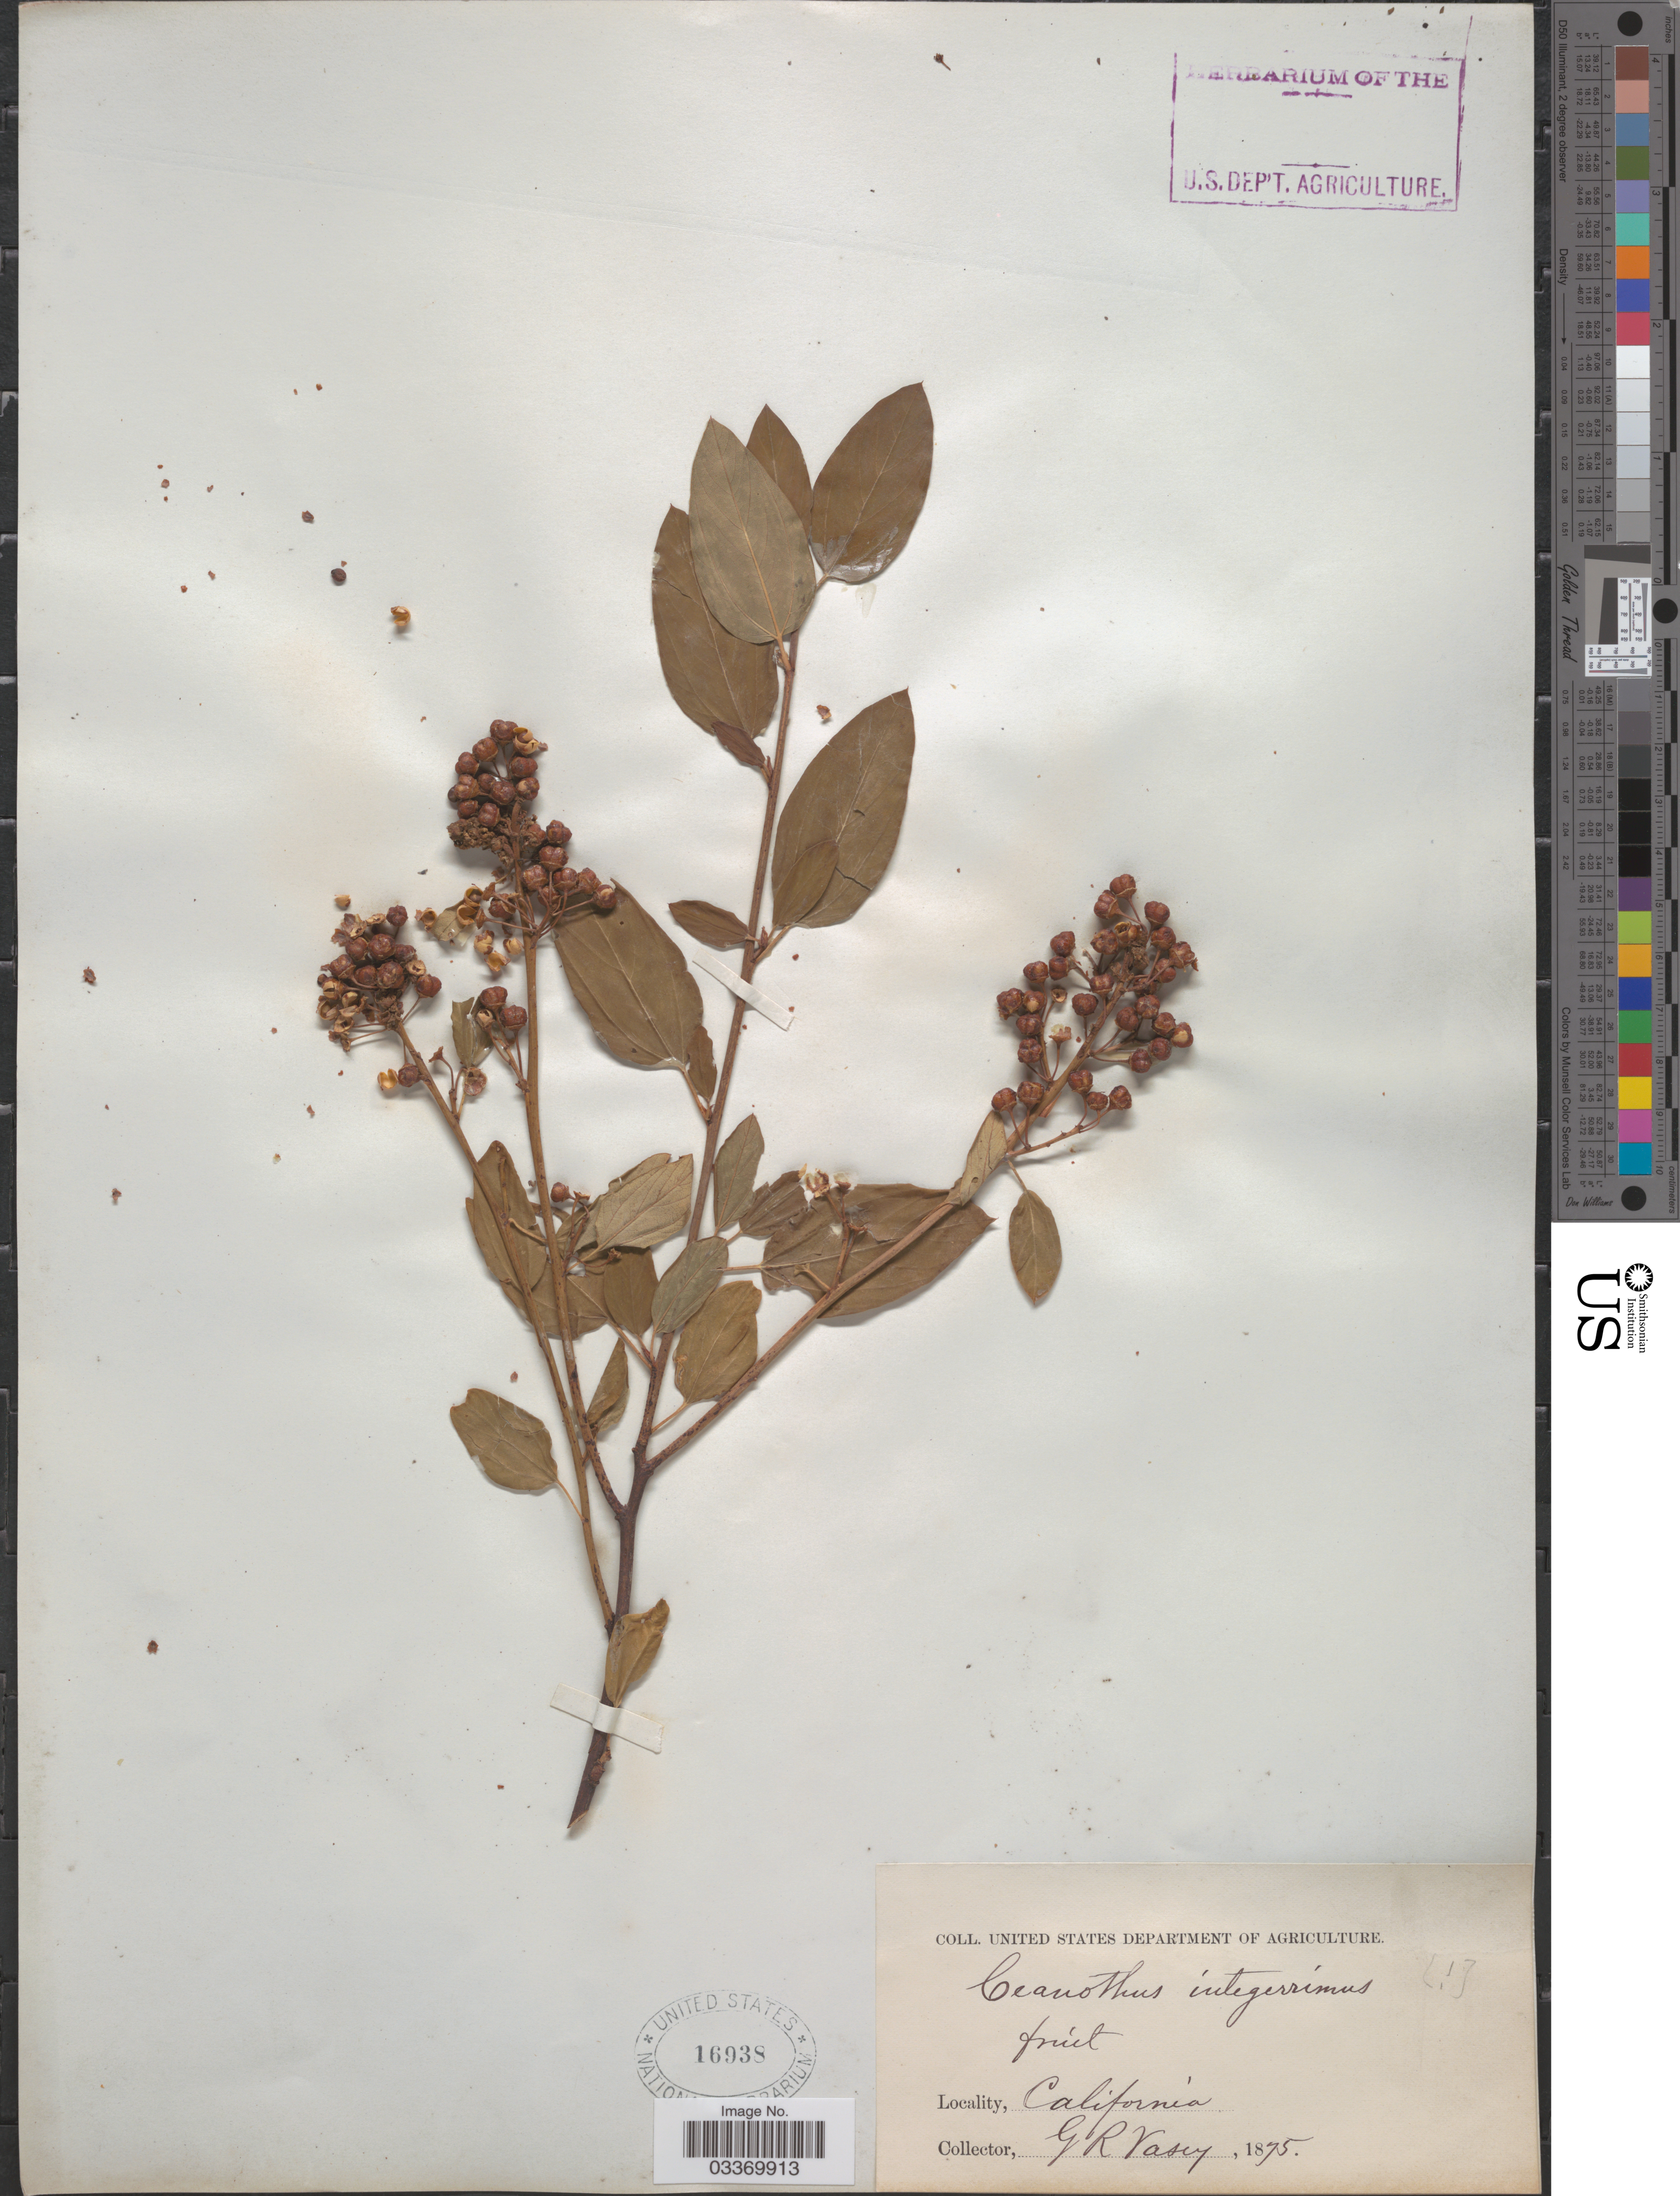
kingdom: Plantae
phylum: Tracheophyta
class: Magnoliopsida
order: Rosales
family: Rhamnaceae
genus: Ceanothus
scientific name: Ceanothus nevadensis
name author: Kellogg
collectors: G. R. Vasey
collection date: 1875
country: United States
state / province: California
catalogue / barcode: US 16938